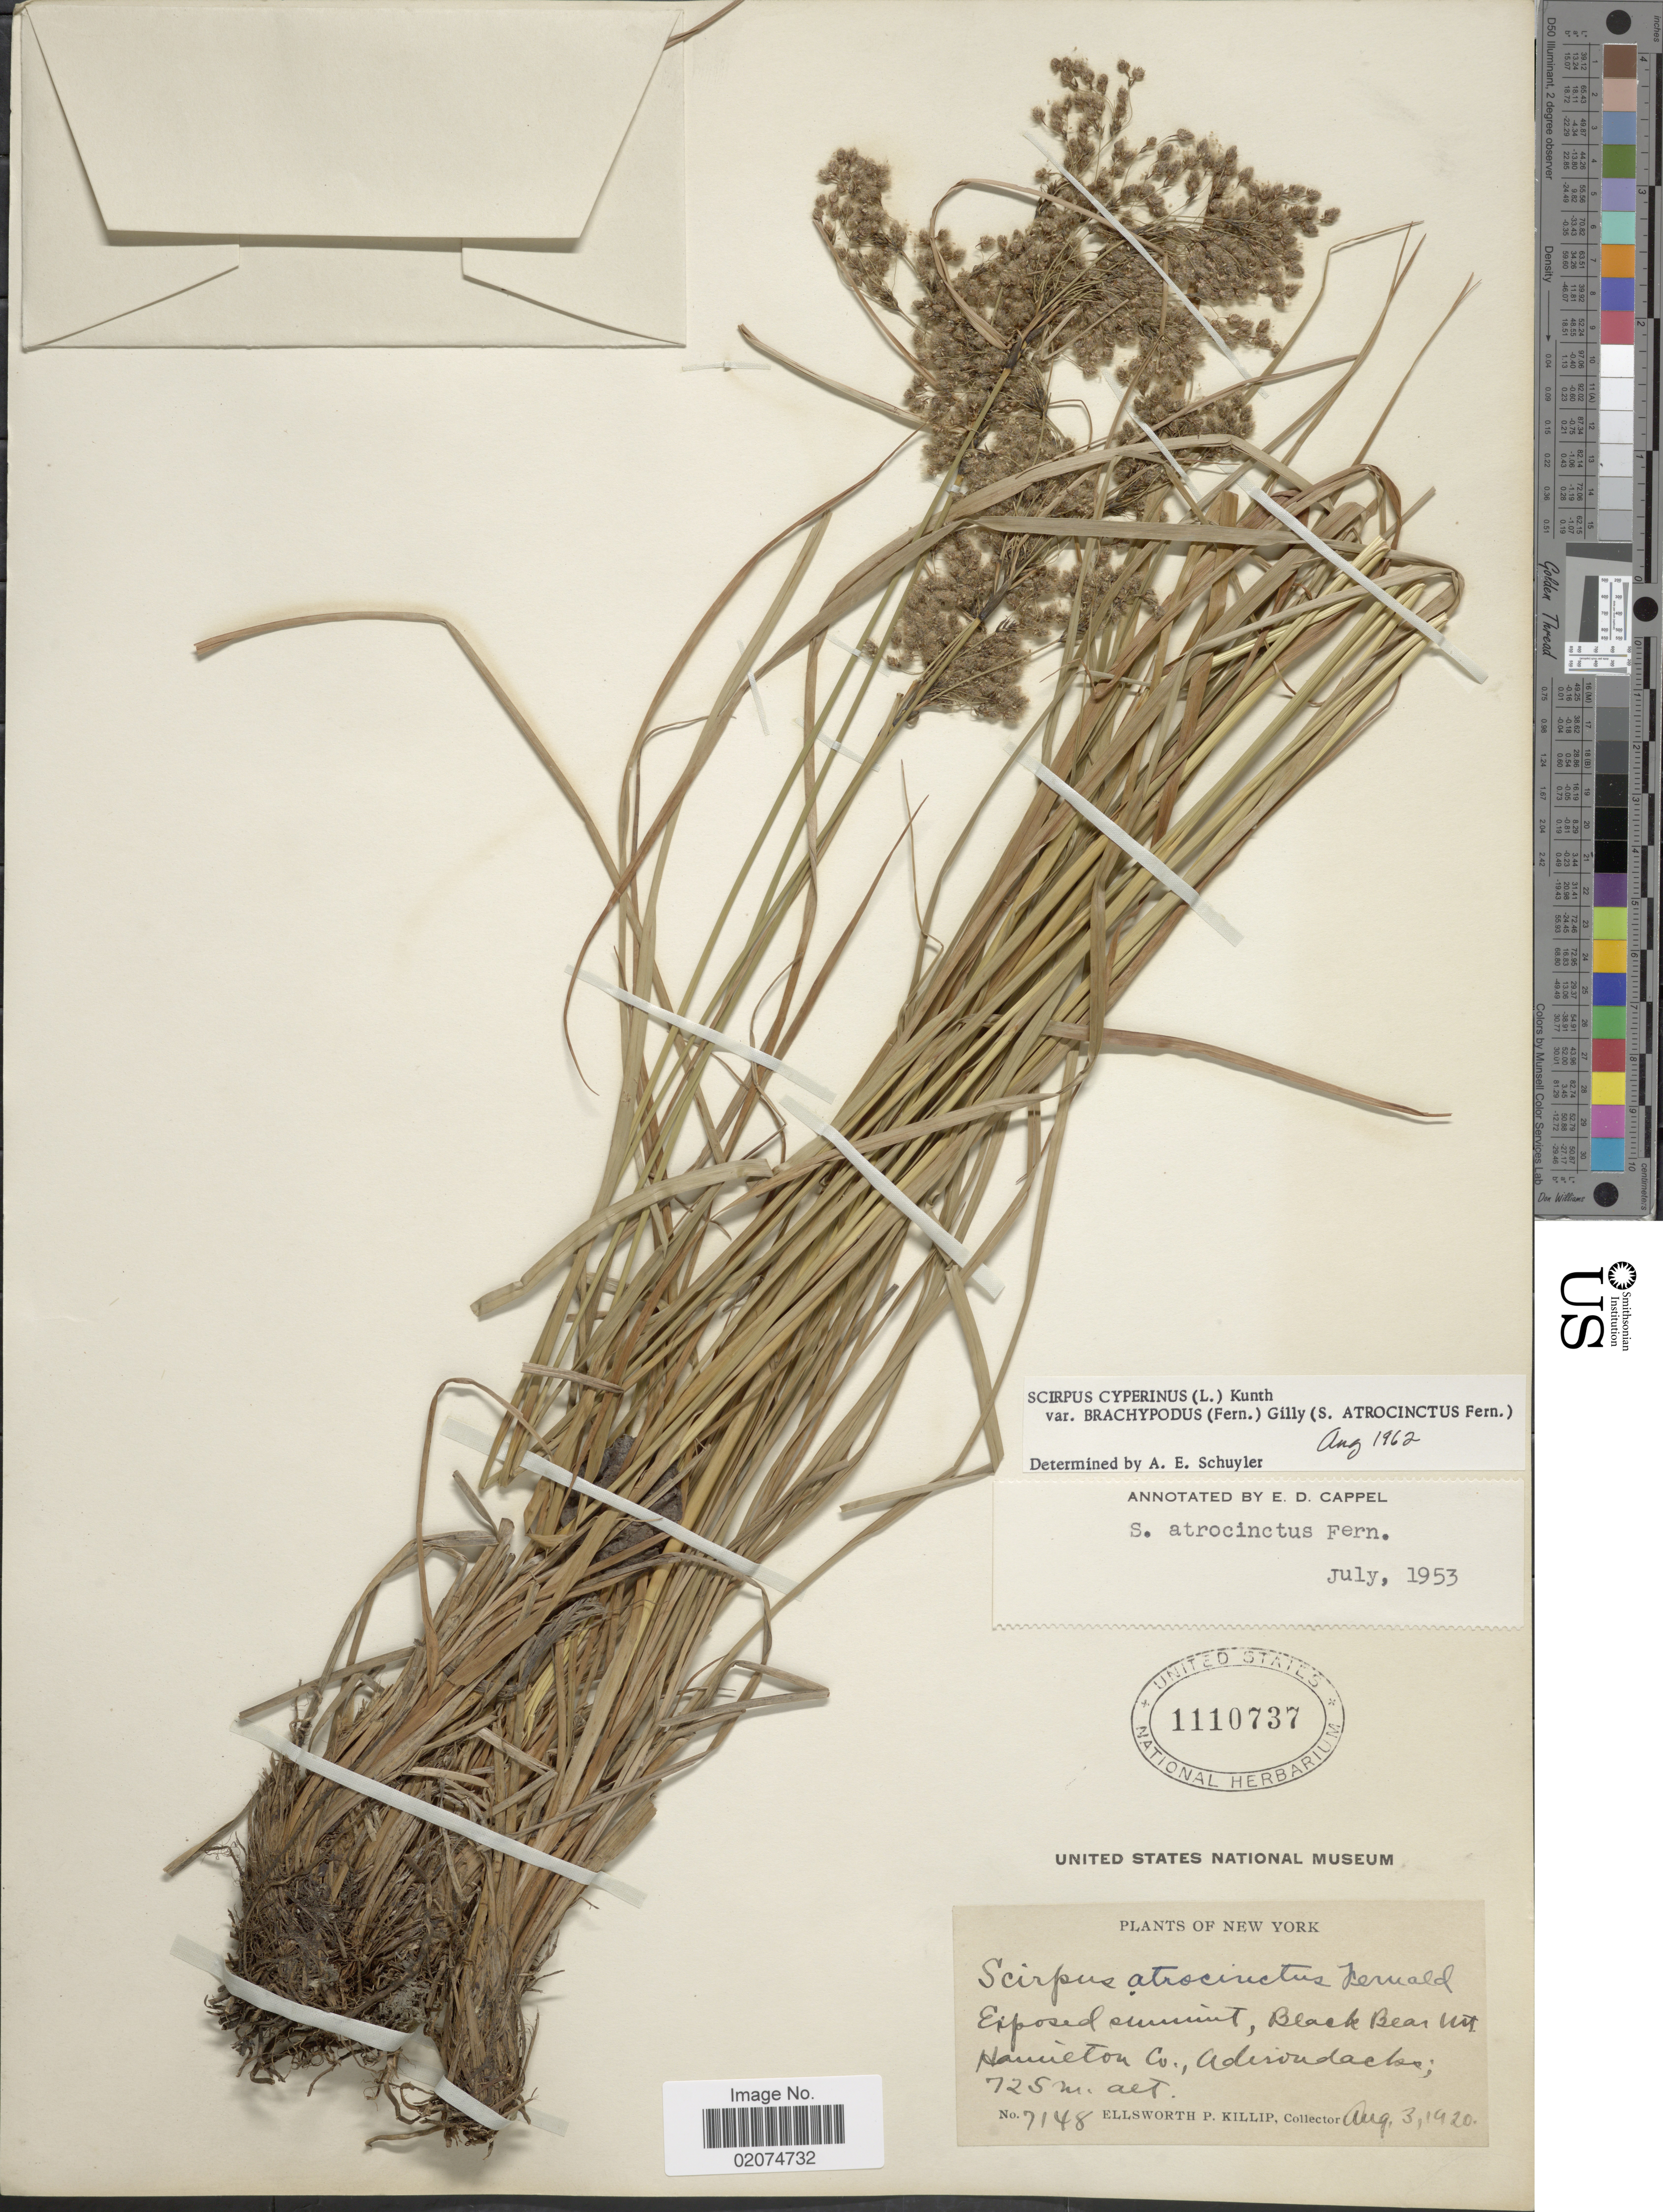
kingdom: Plantae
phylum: Tracheophyta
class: Liliopsida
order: Poales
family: Cyperaceae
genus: Scirpus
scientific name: Scirpus atrocinctus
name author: Fernald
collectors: E. P. Killip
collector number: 7148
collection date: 1920-08-03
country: United States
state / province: New York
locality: Black Bear Mt, Hamilton Co, Adirondack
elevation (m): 725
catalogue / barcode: US 1110737